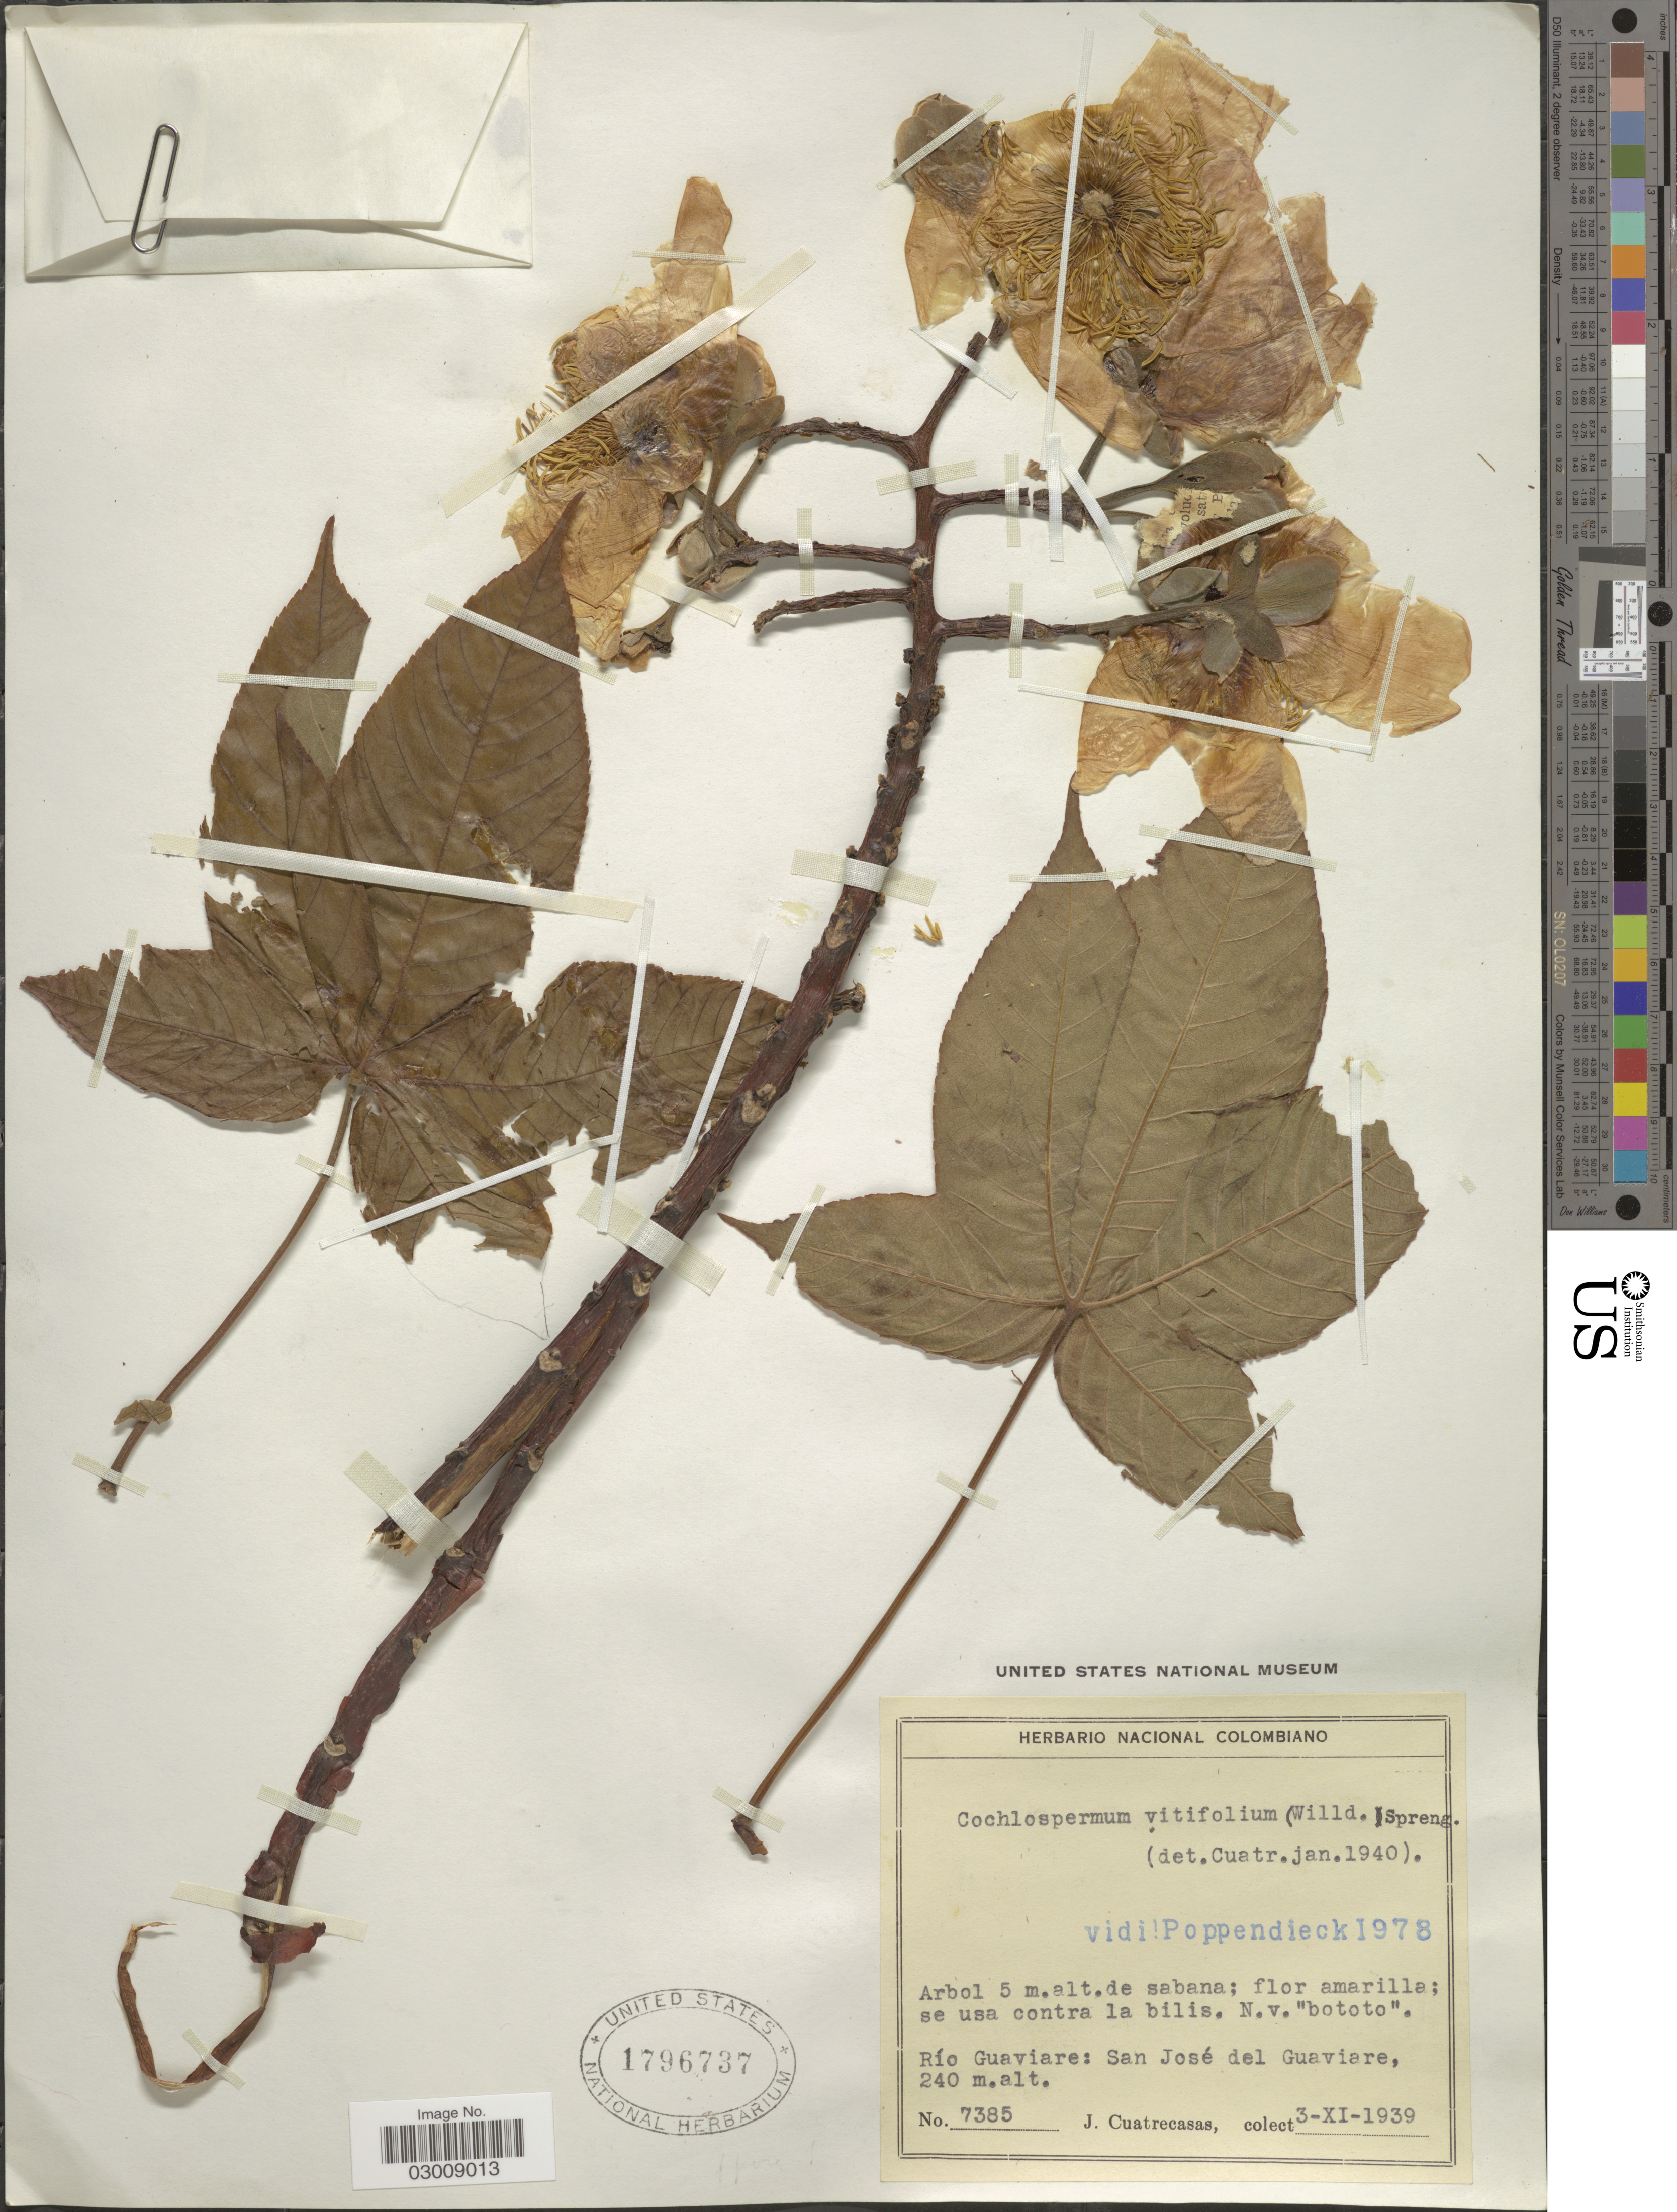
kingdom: Plantae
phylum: Tracheophyta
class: Magnoliopsida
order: Malvales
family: Cochlospermaceae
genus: Cochlospermum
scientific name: Cochlospermum vitifolium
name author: (Willd.) Spreng.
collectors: J. Cuatrecasas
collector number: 7385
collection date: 1939-11-03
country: Colombia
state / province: Guaviare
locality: Río Guaviare: San José del Guaviare.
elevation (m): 240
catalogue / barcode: US 1796737